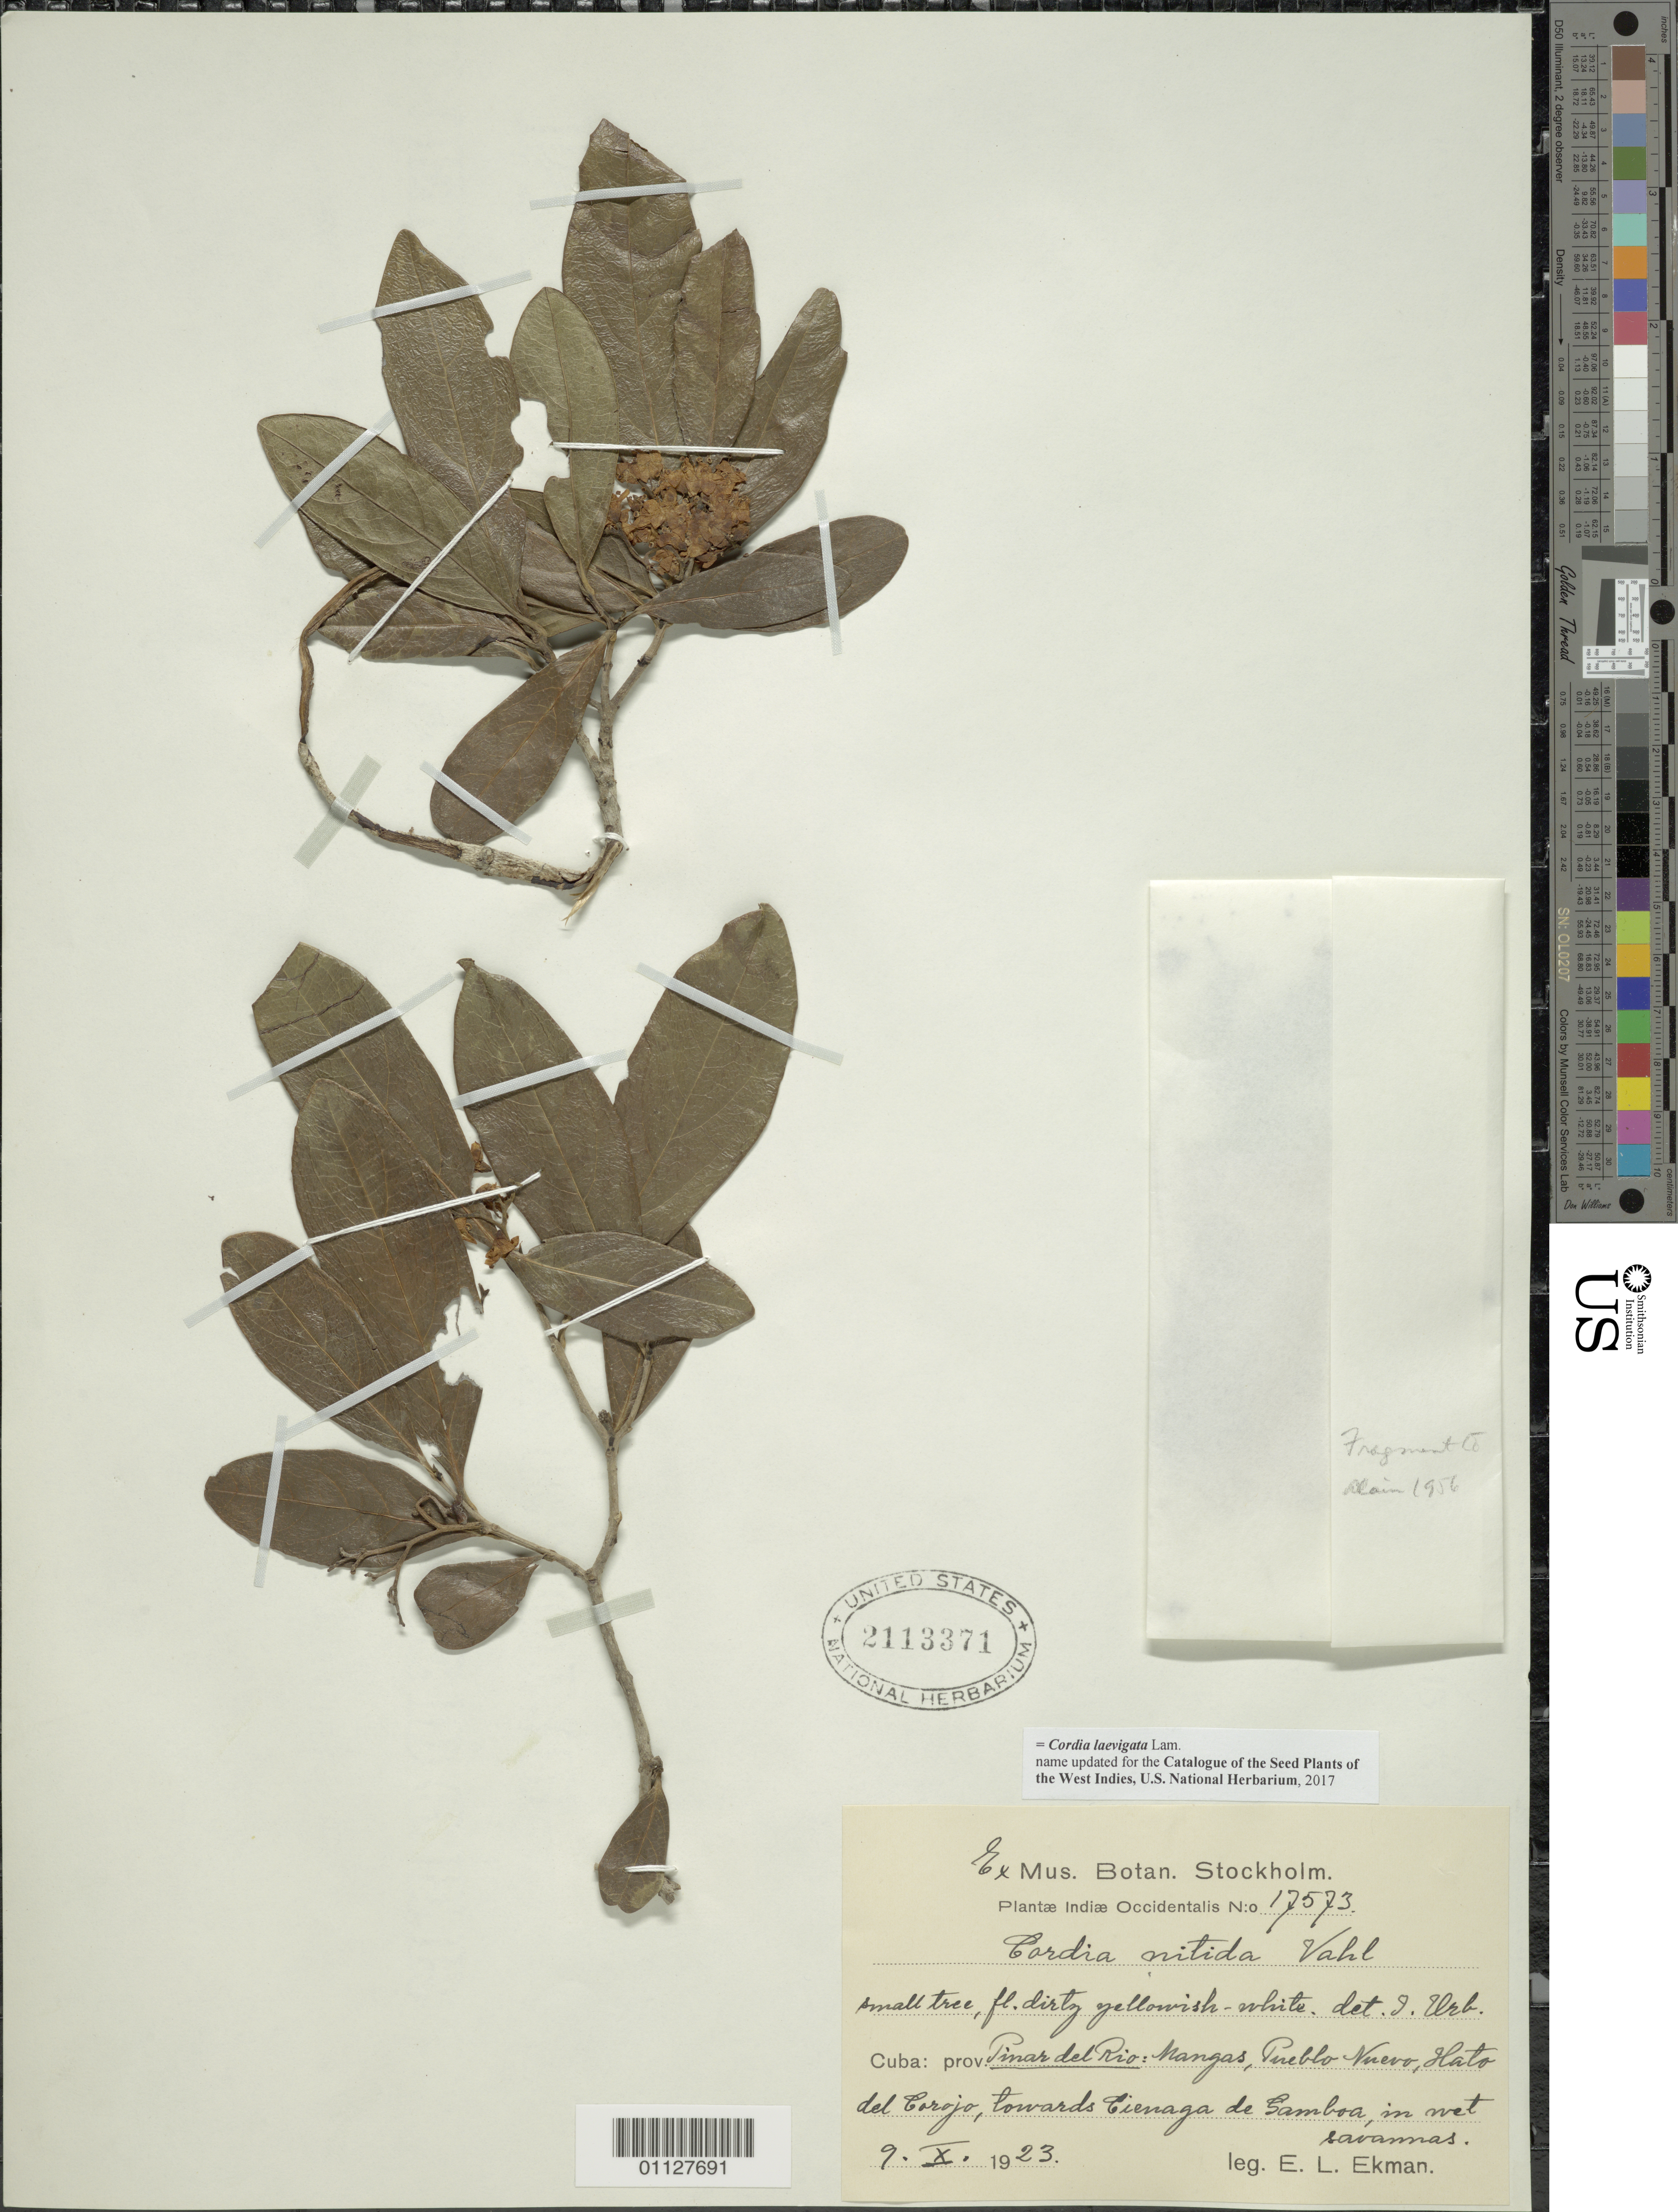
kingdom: Plantae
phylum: Tracheophyta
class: Magnoliopsida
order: Boraginales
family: Cordiaceae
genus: Cordia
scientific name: Cordia laevigata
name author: Lam.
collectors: E. L. Ekman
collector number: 17573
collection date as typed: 09 Oct 1923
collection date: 1923-10-09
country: Cuba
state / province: Pinar del Rio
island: Cuba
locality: Mangas, Pueblo Nuevo, Hato del Corajo, towards Cienaga de Gamboa, in wet savannas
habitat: In wet savannas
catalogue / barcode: US 2113371